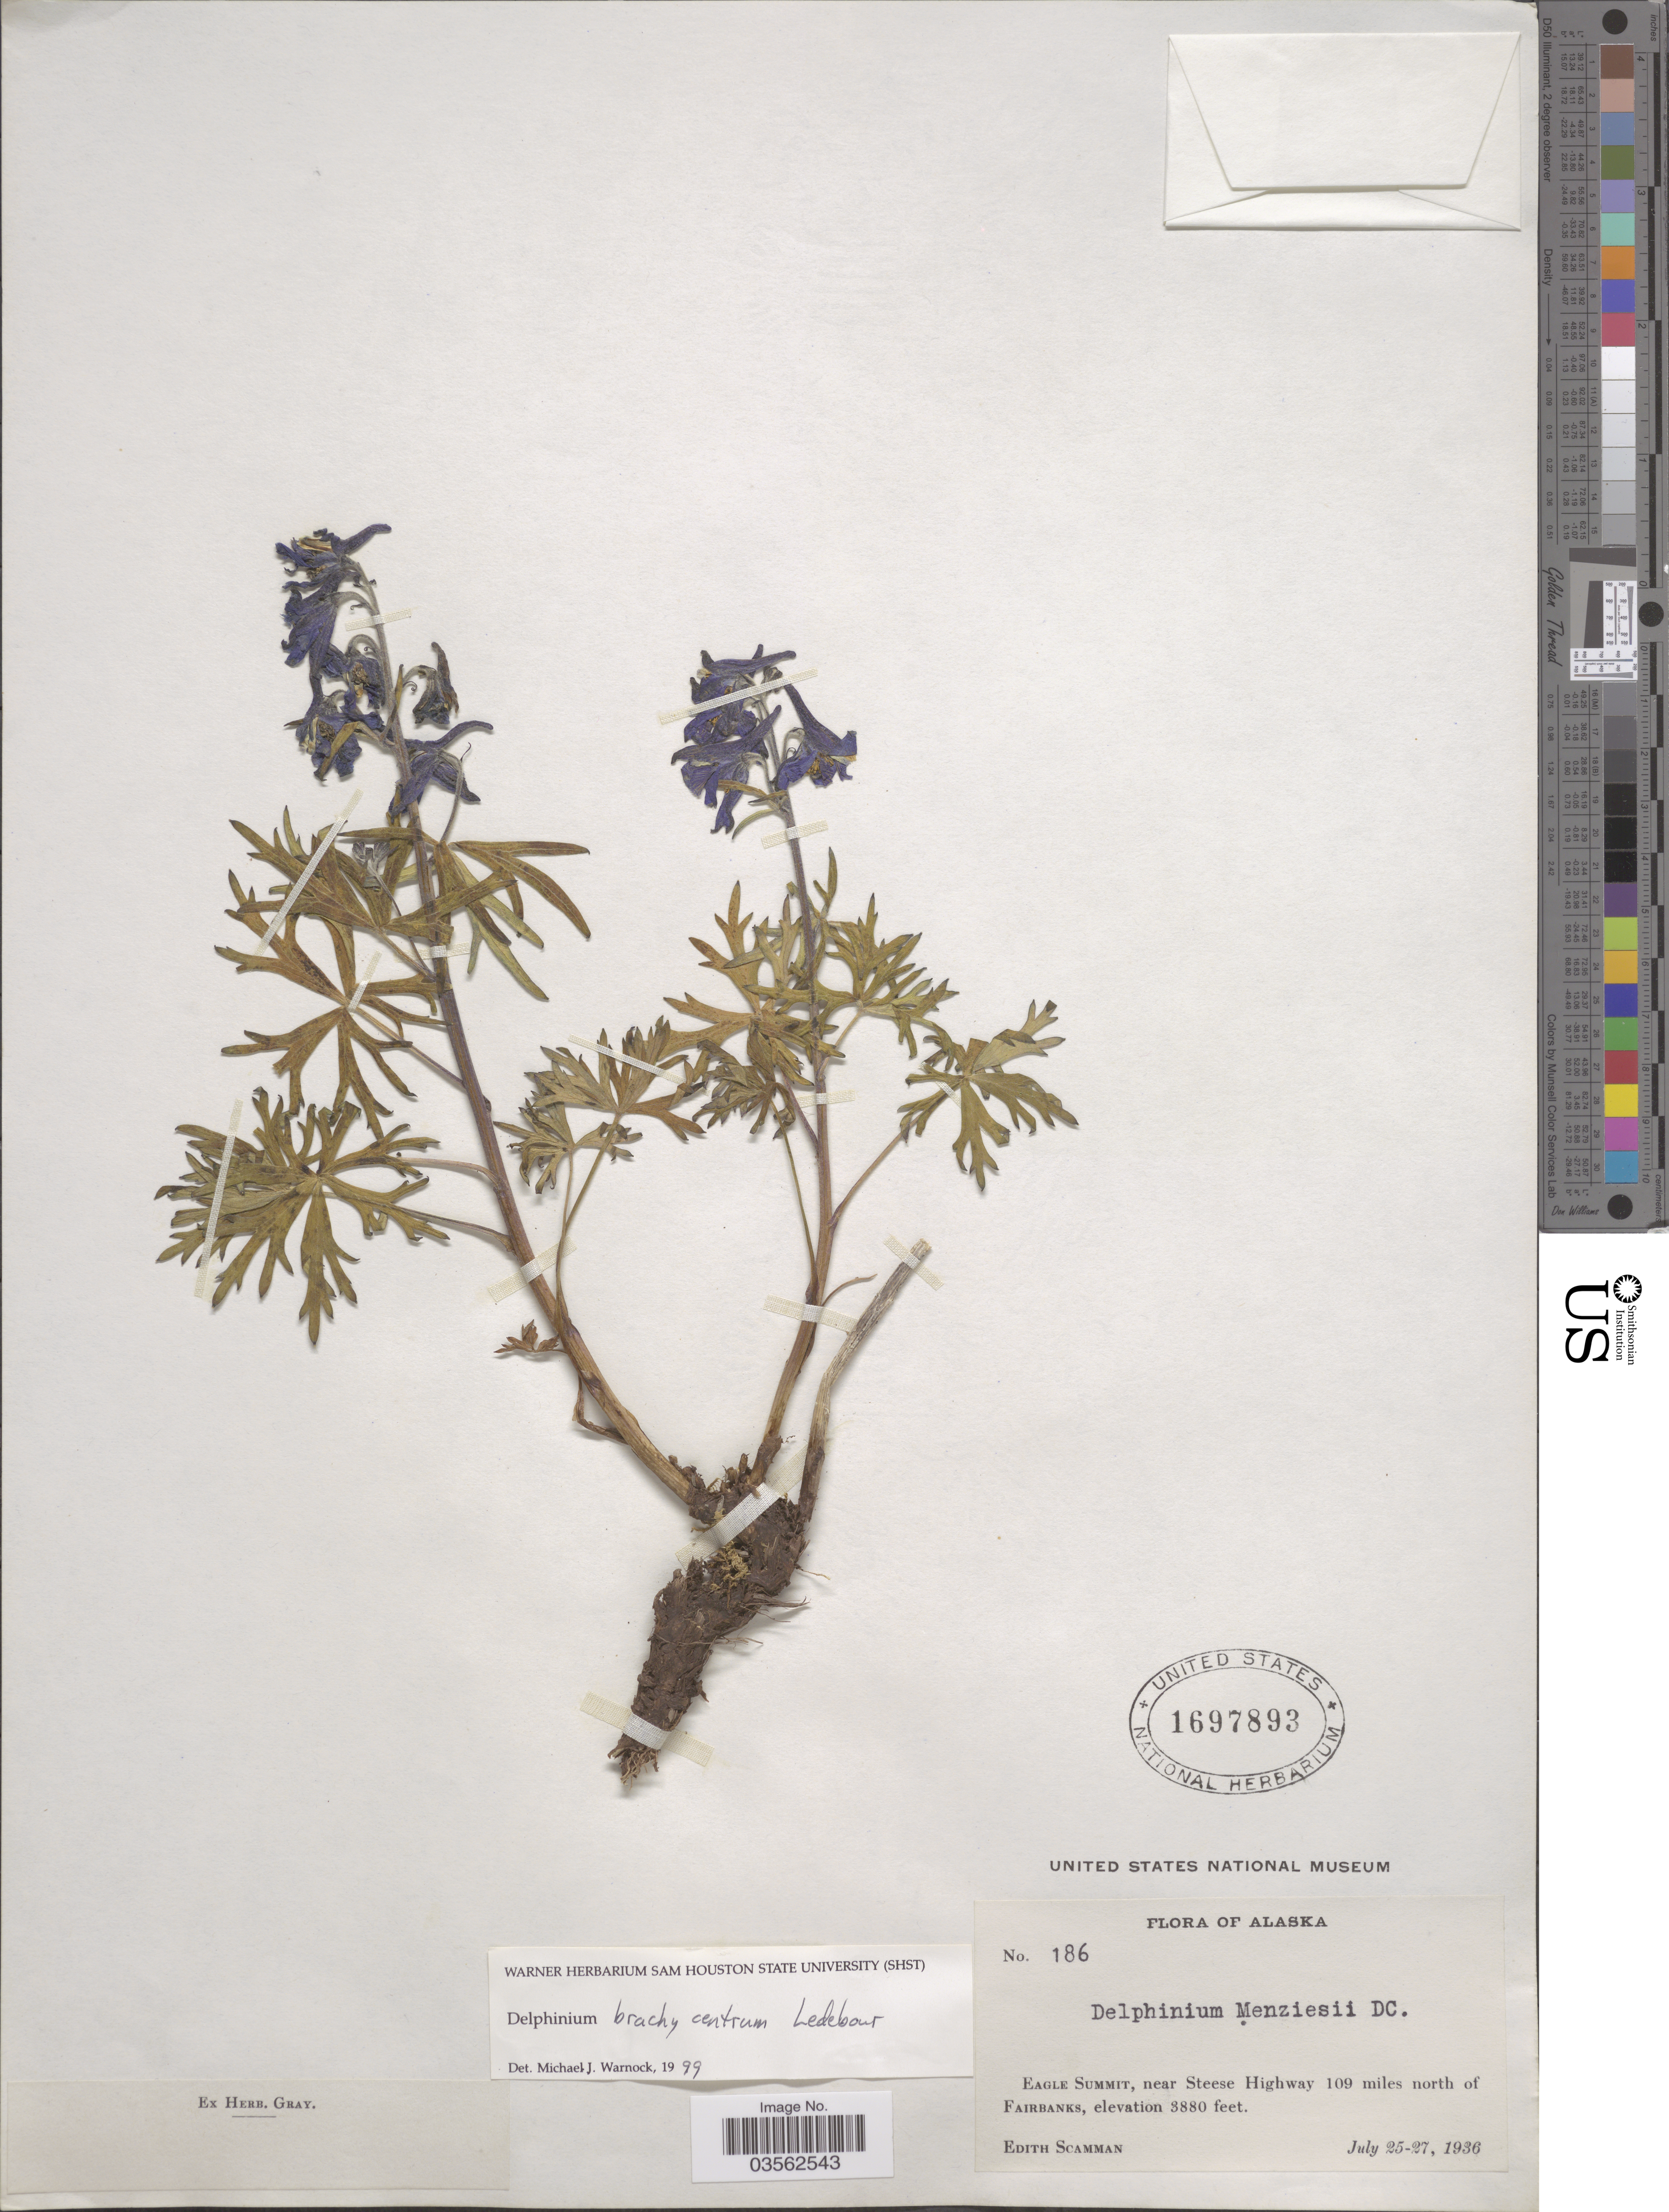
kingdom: Plantae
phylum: Tracheophyta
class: Magnoliopsida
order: Ranunculales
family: Ranunculaceae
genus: Delphinium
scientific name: Delphinium brachycentrum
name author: Ledeb.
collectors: E. Scamman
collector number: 186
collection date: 1936-07-25/1936-07-27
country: United States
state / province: Alaska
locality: Eagle Summit, near Steese Highway 109 miles north of Fairbanks.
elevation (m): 1183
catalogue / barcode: US 1697893